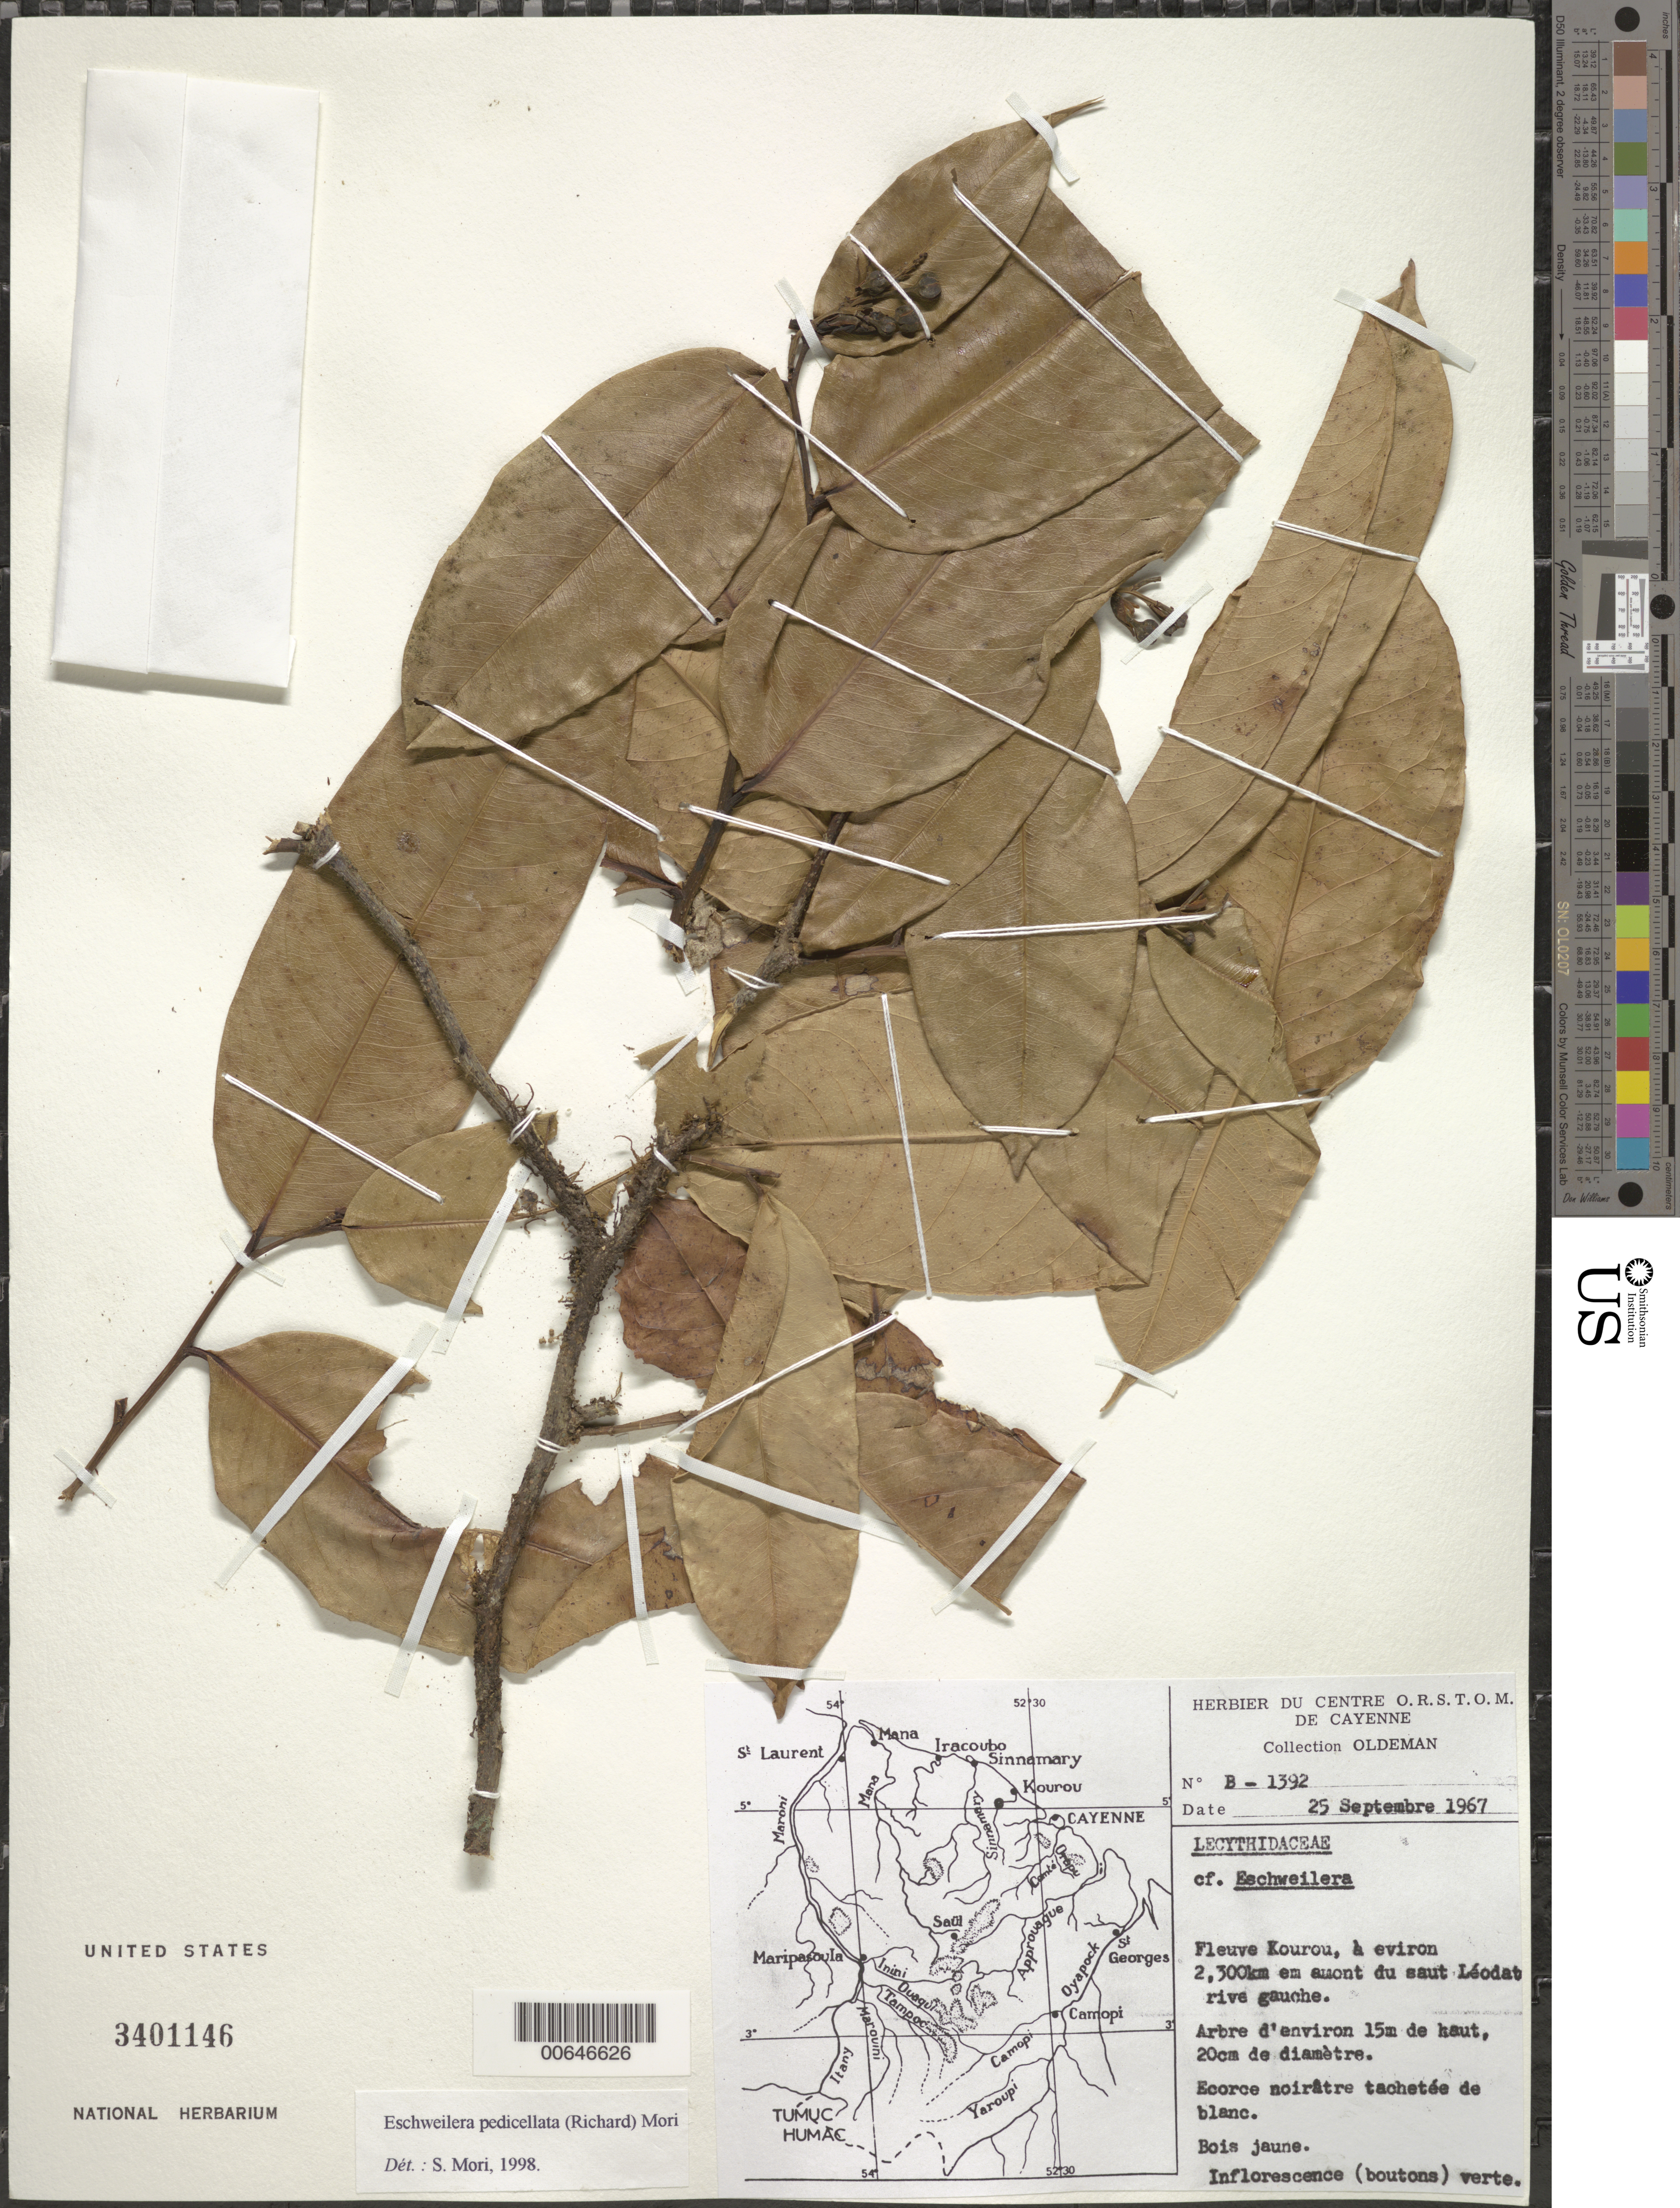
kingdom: Plantae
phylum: Tracheophyta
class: Magnoliopsida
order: Ericales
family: Lecythidaceae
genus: Eschweilera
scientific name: Eschweilera pedicellata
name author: (Rich.) S.A. Mori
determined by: Mori, Scott A.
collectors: R. Oldeman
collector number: B 1392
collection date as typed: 25-Sep-67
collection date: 1967-09-25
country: French Guiana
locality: Fleuve Kourou, 2.3 km du saut Léodate, rive gauche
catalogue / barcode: US 3401146